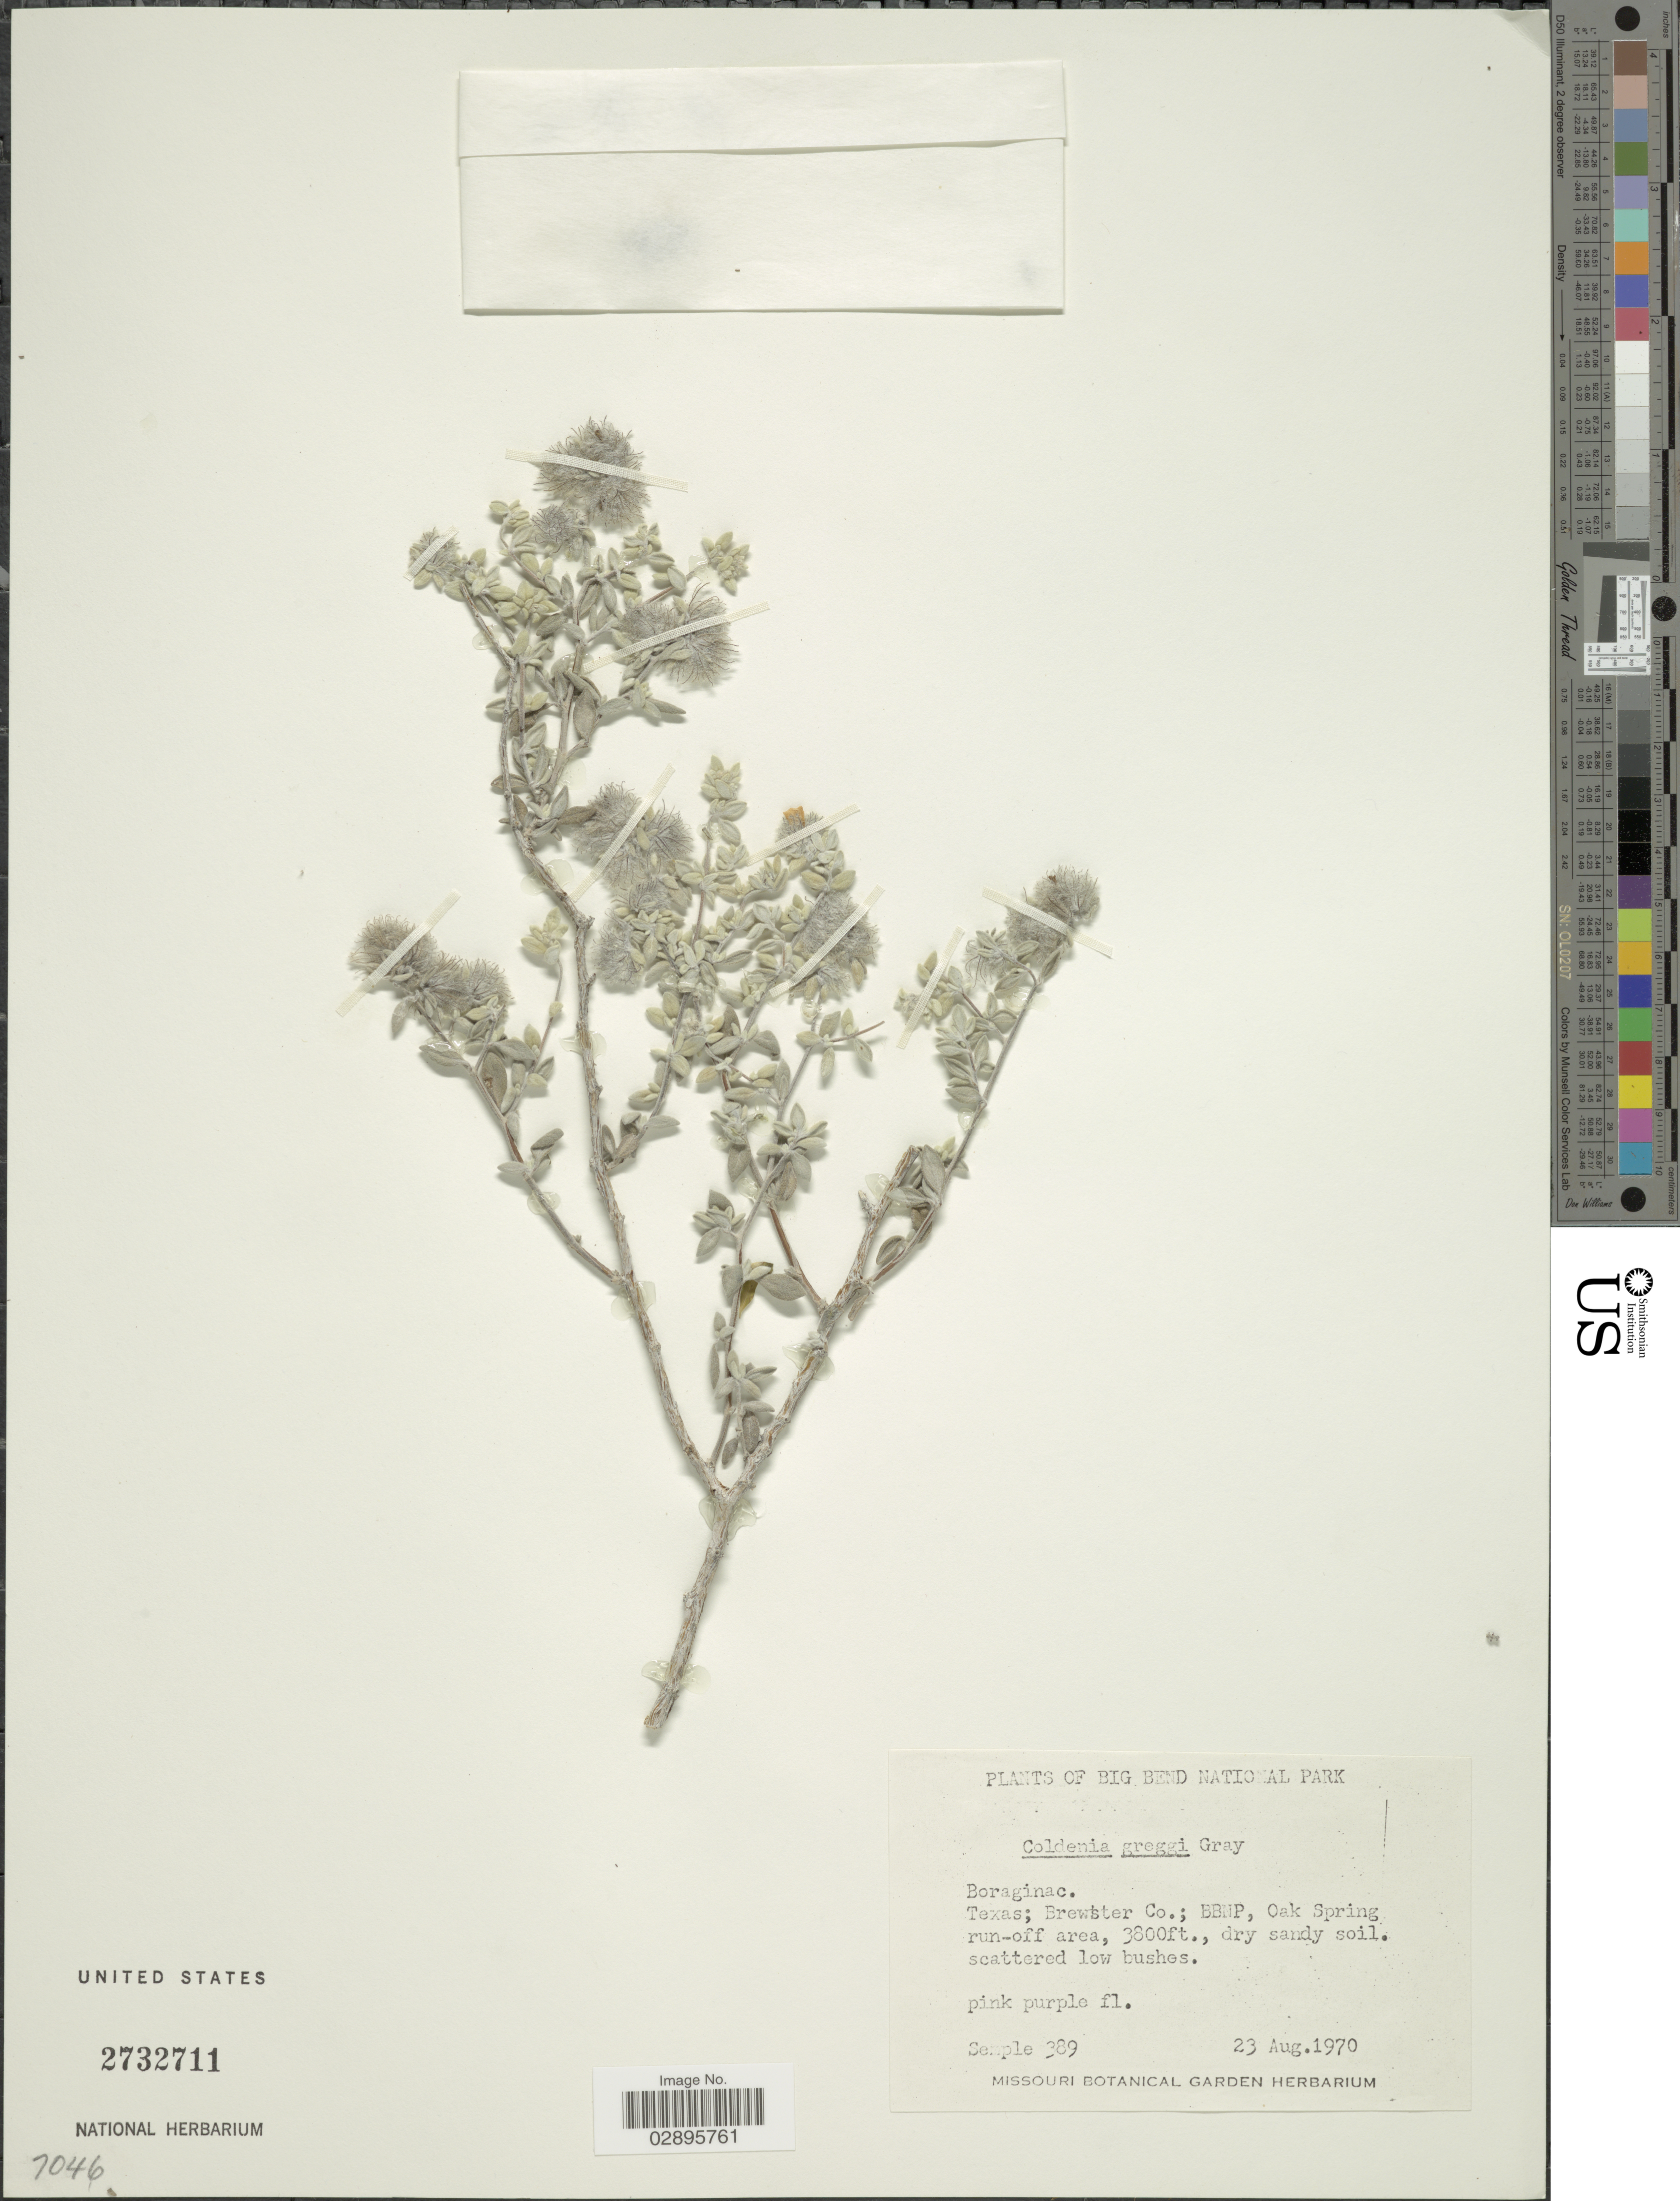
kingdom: Plantae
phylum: Tracheophyta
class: Magnoliopsida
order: Boraginales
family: Ehretiaceae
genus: Tiquilia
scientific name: Tiquilia greggii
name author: (Torr.) A.T. Richardson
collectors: Semple, --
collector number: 389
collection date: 1970-08-23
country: United States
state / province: Texas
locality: Big Bend National Park. Brewster Co.; BBNP, Oak Spring run-off area.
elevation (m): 1158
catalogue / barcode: US 2732711